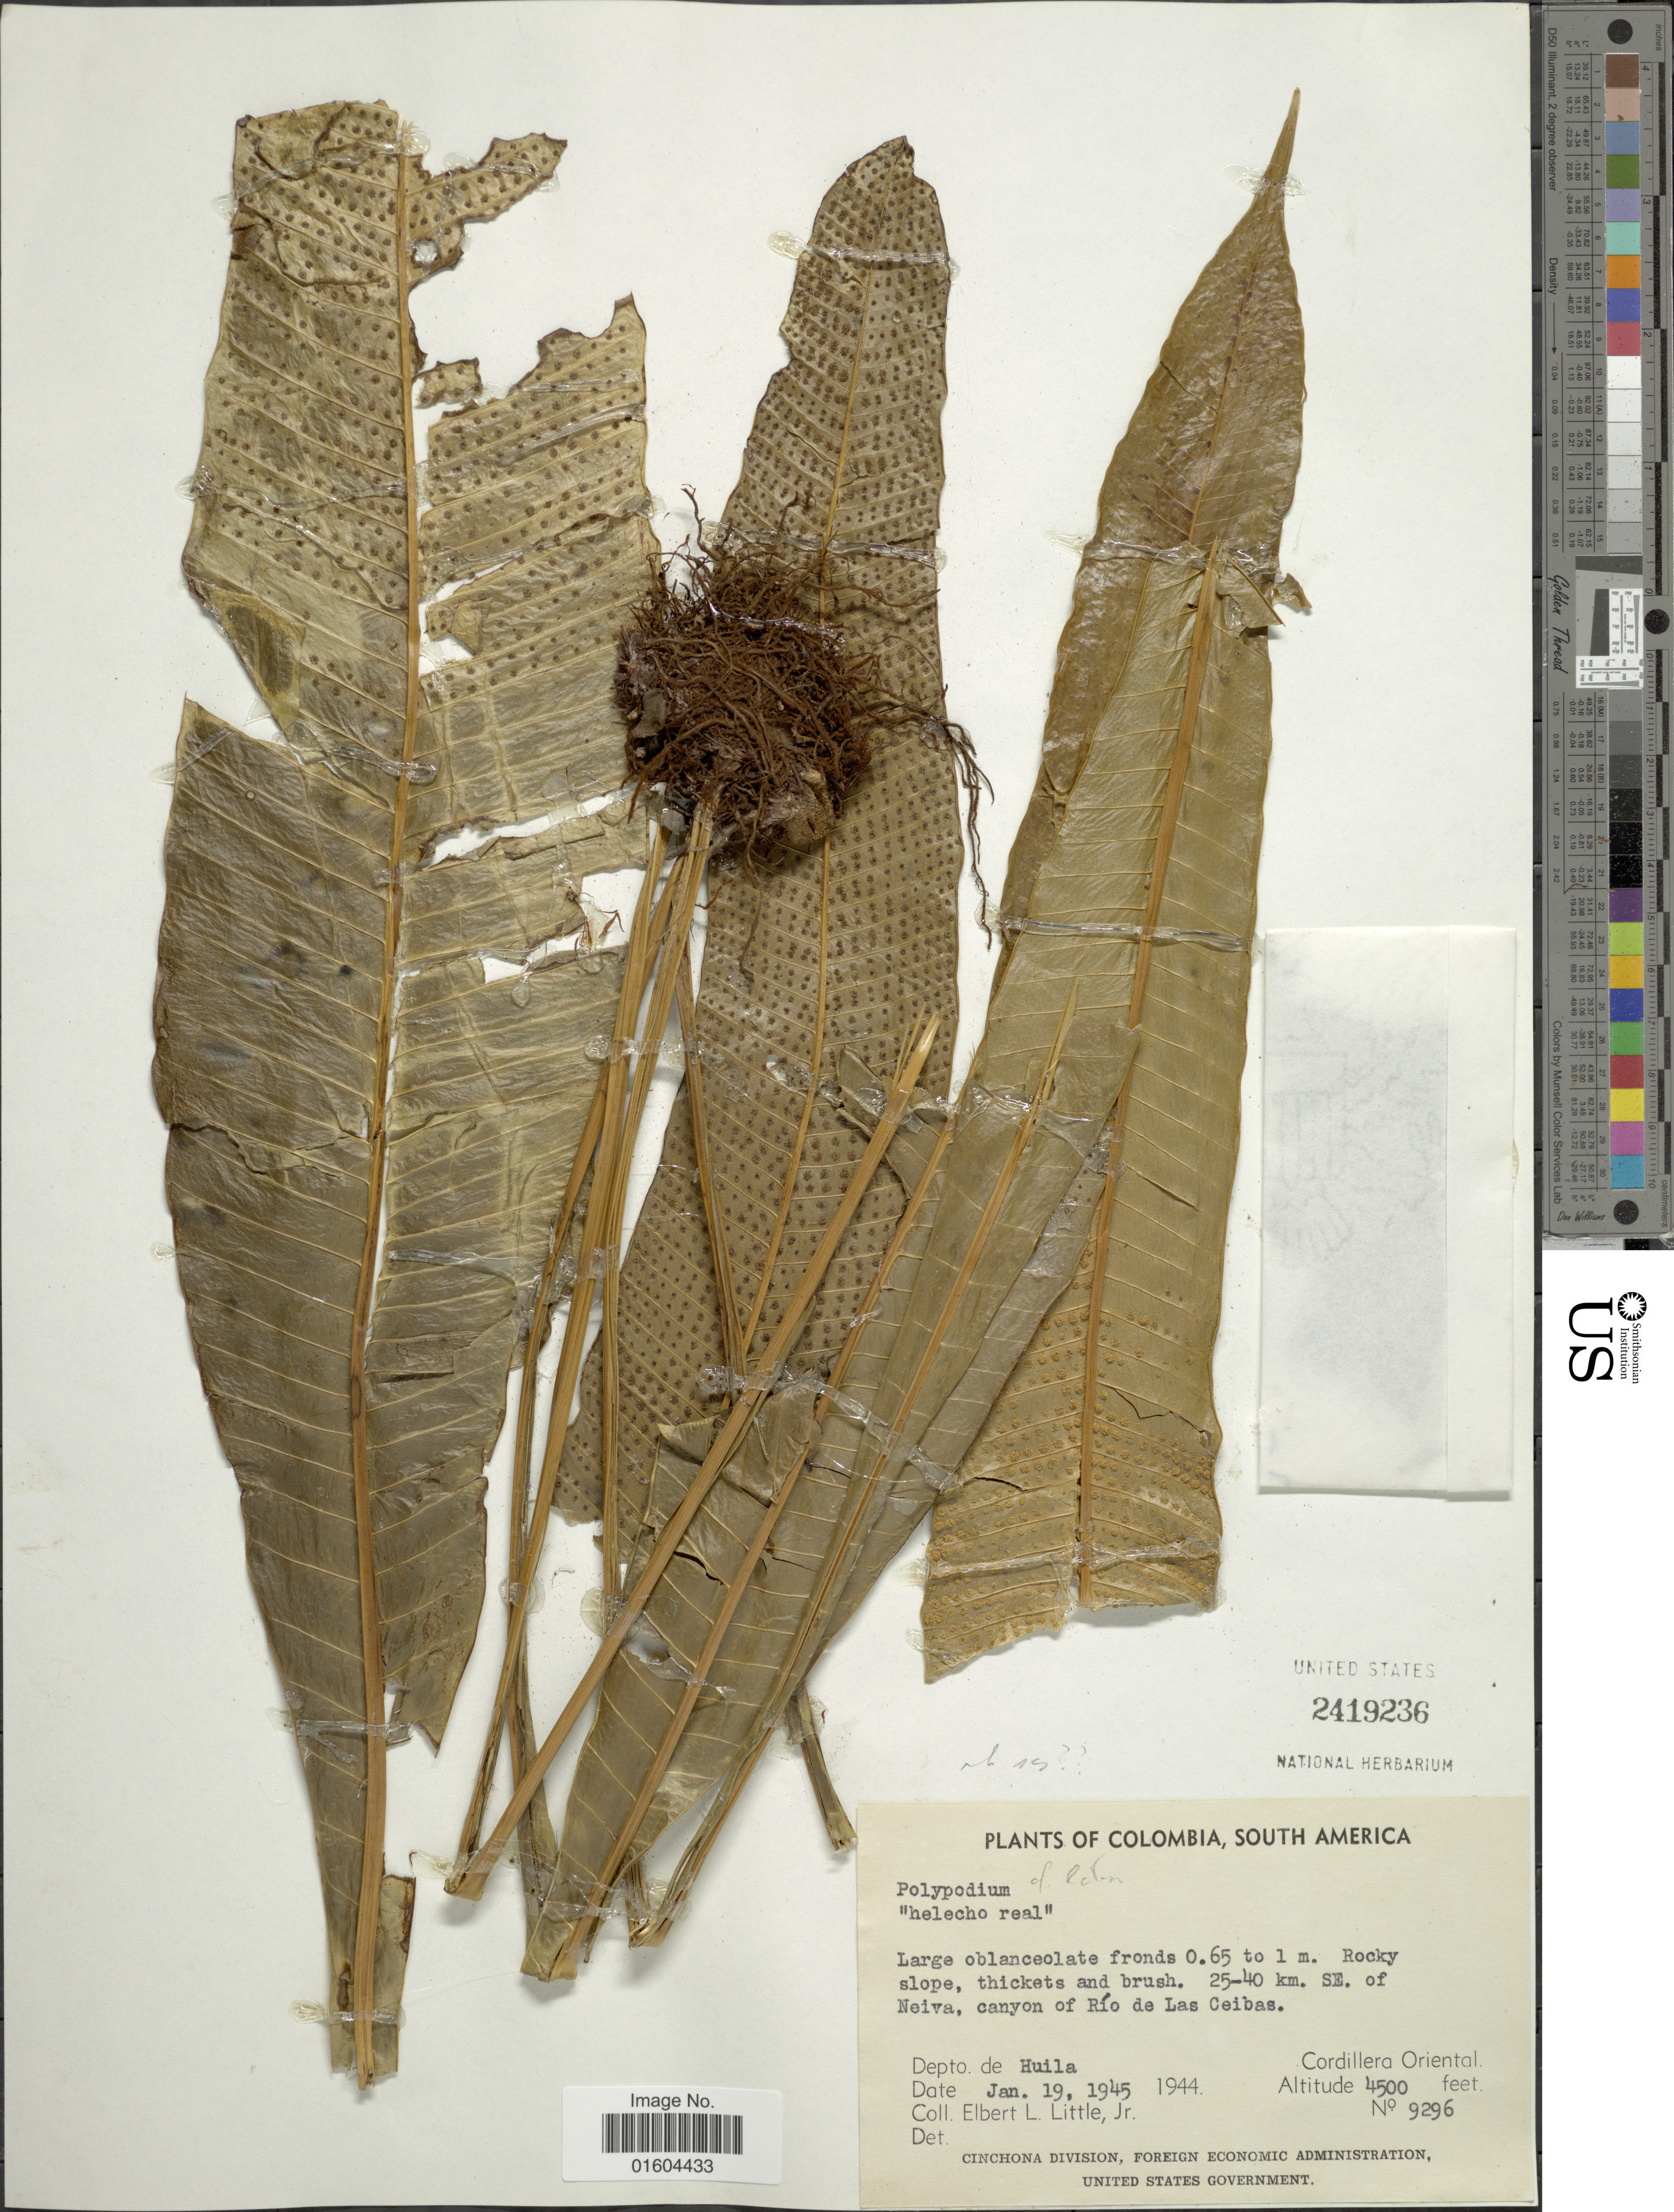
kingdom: Plantae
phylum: Tracheophyta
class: Polypodiopsida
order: Polypodiales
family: Polypodiaceae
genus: Campyloneurum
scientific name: Campyloneurum latum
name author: T. Moore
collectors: E. L. Little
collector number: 9296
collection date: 1945-01-19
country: Colombia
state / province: Huila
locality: Colombia, South America, 25-40 km. SE. of Neiva, canyon of Rio de Las Ceibas. Dept. de Huila.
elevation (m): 1372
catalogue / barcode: US 2419236